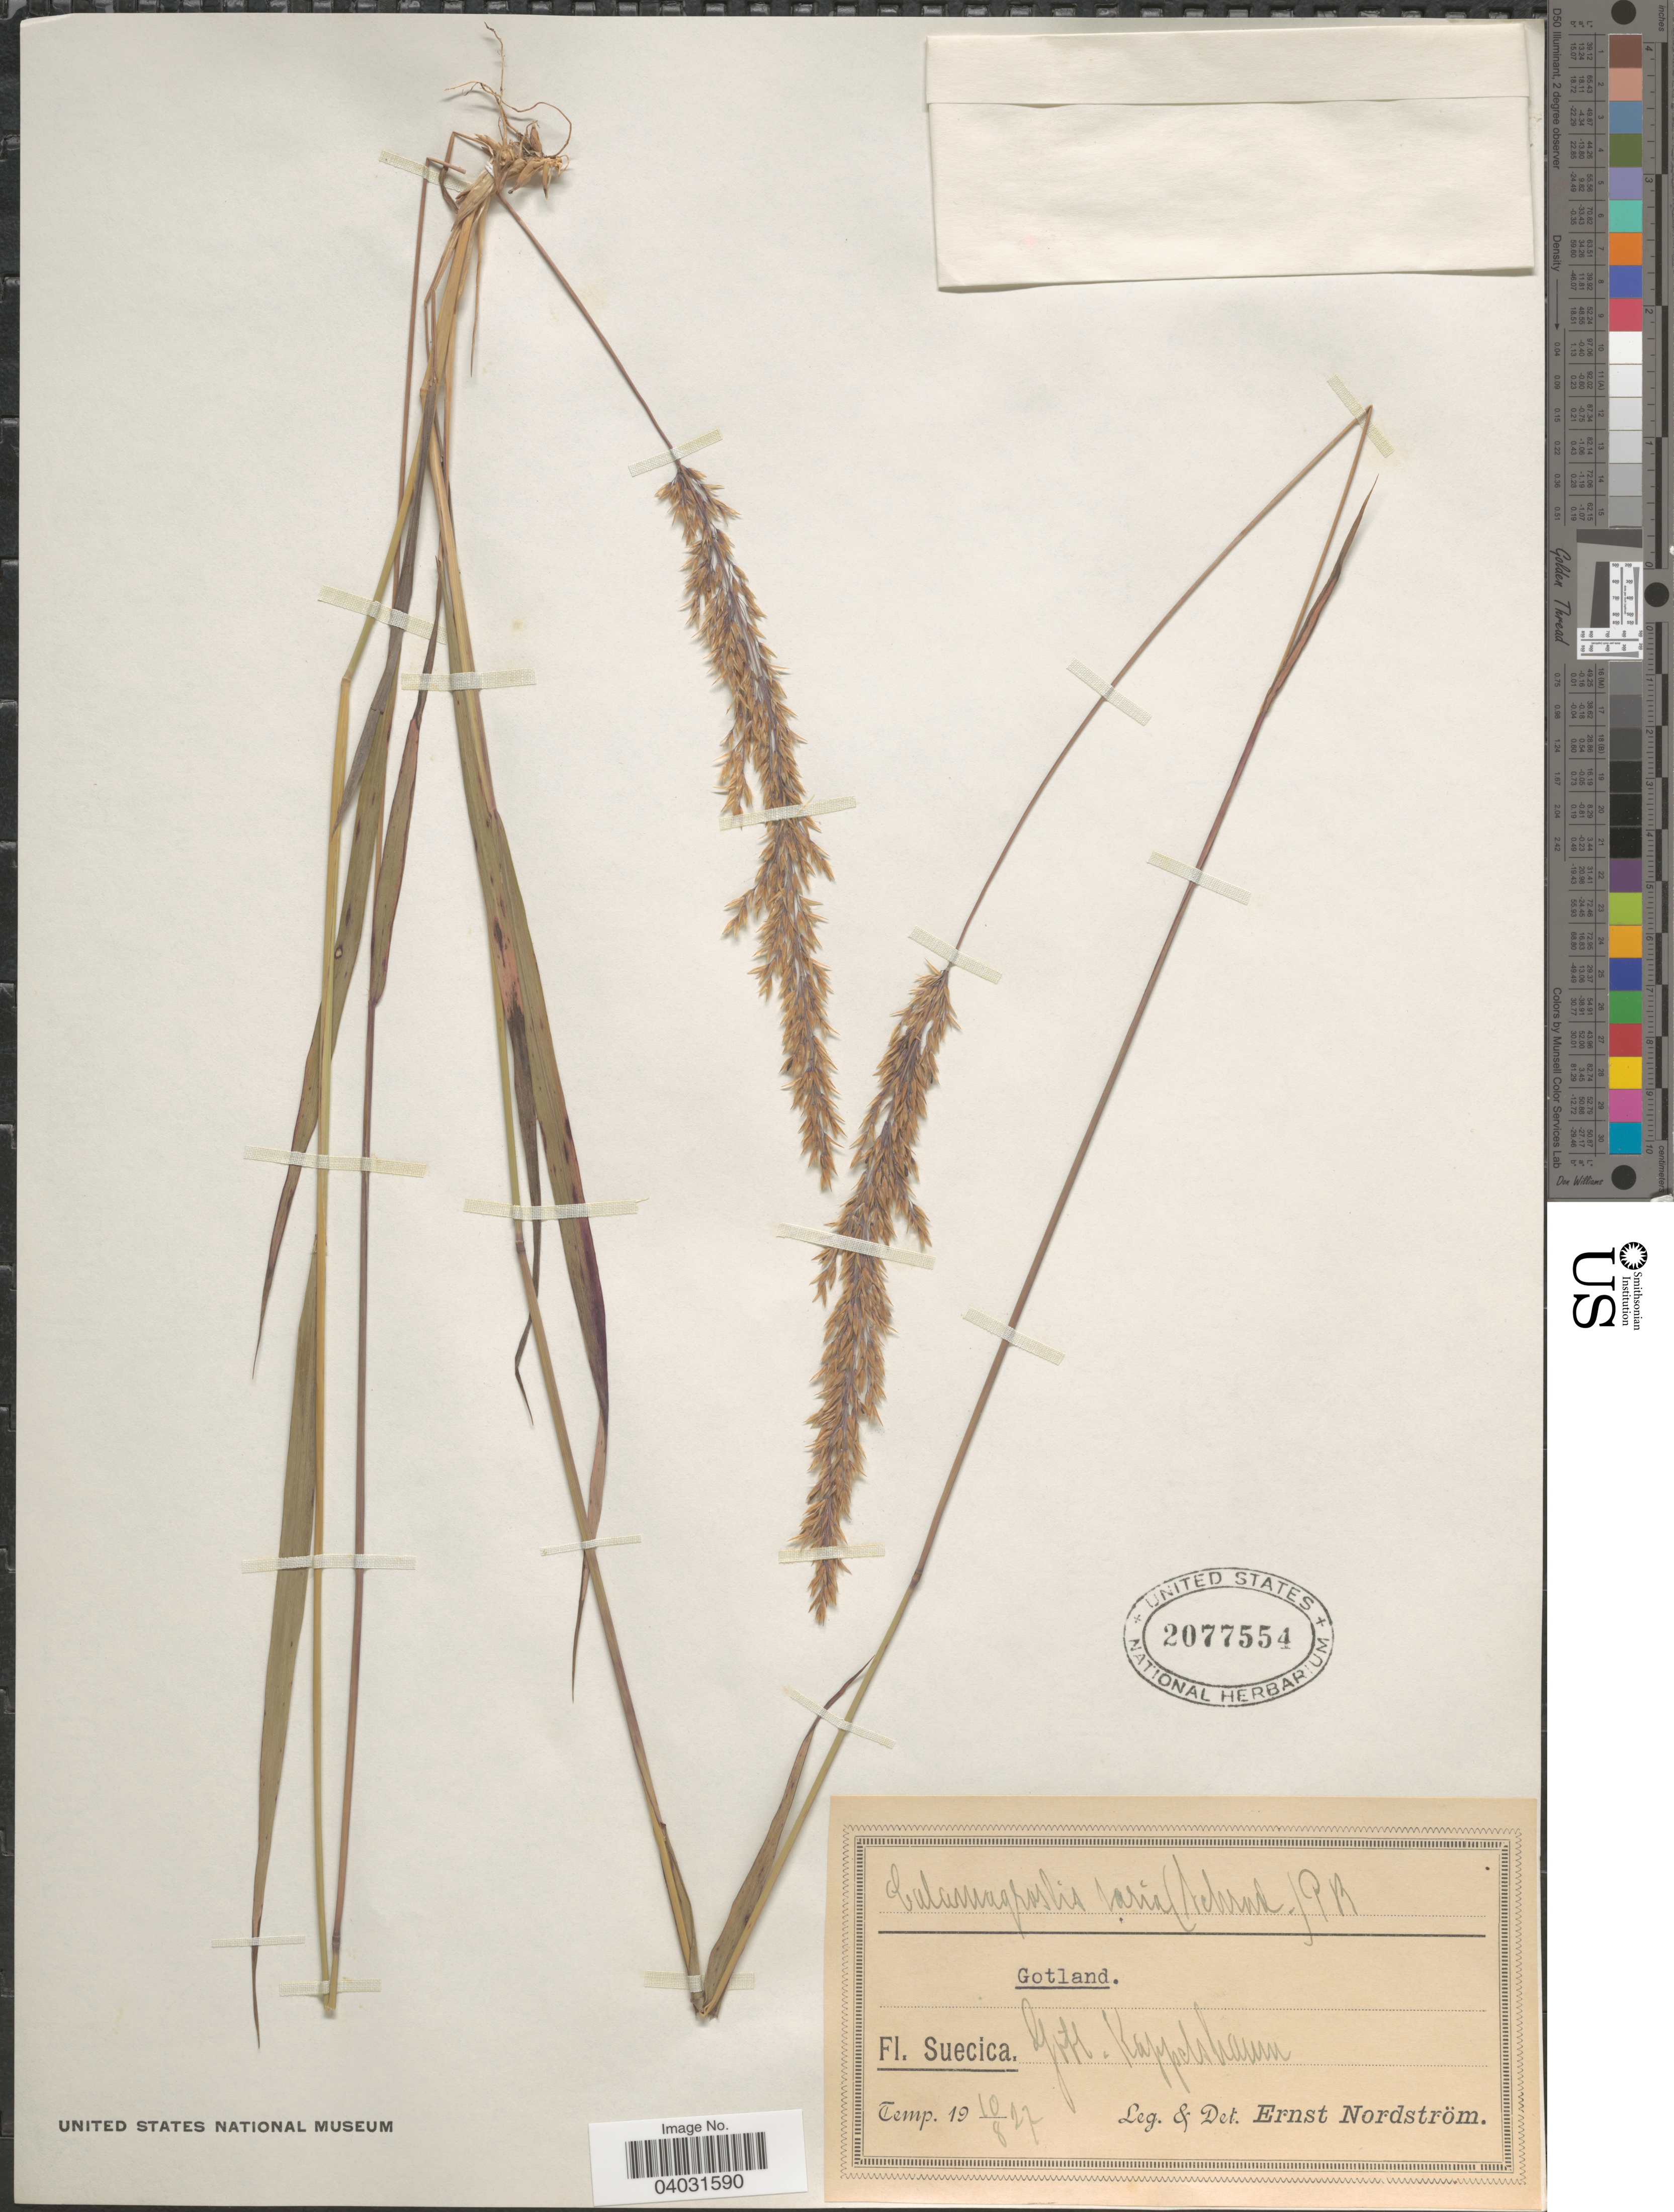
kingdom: Plantae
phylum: Tracheophyta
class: Liliopsida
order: Poales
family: Poaceae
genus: Calamagrostis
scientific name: Calamagrostis varia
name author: Host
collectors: E. Nordström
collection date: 1927-08-10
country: Sweden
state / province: Gotland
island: Gotland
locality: Gotland. Suecica. Kappelshamn.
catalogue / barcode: US 2077554